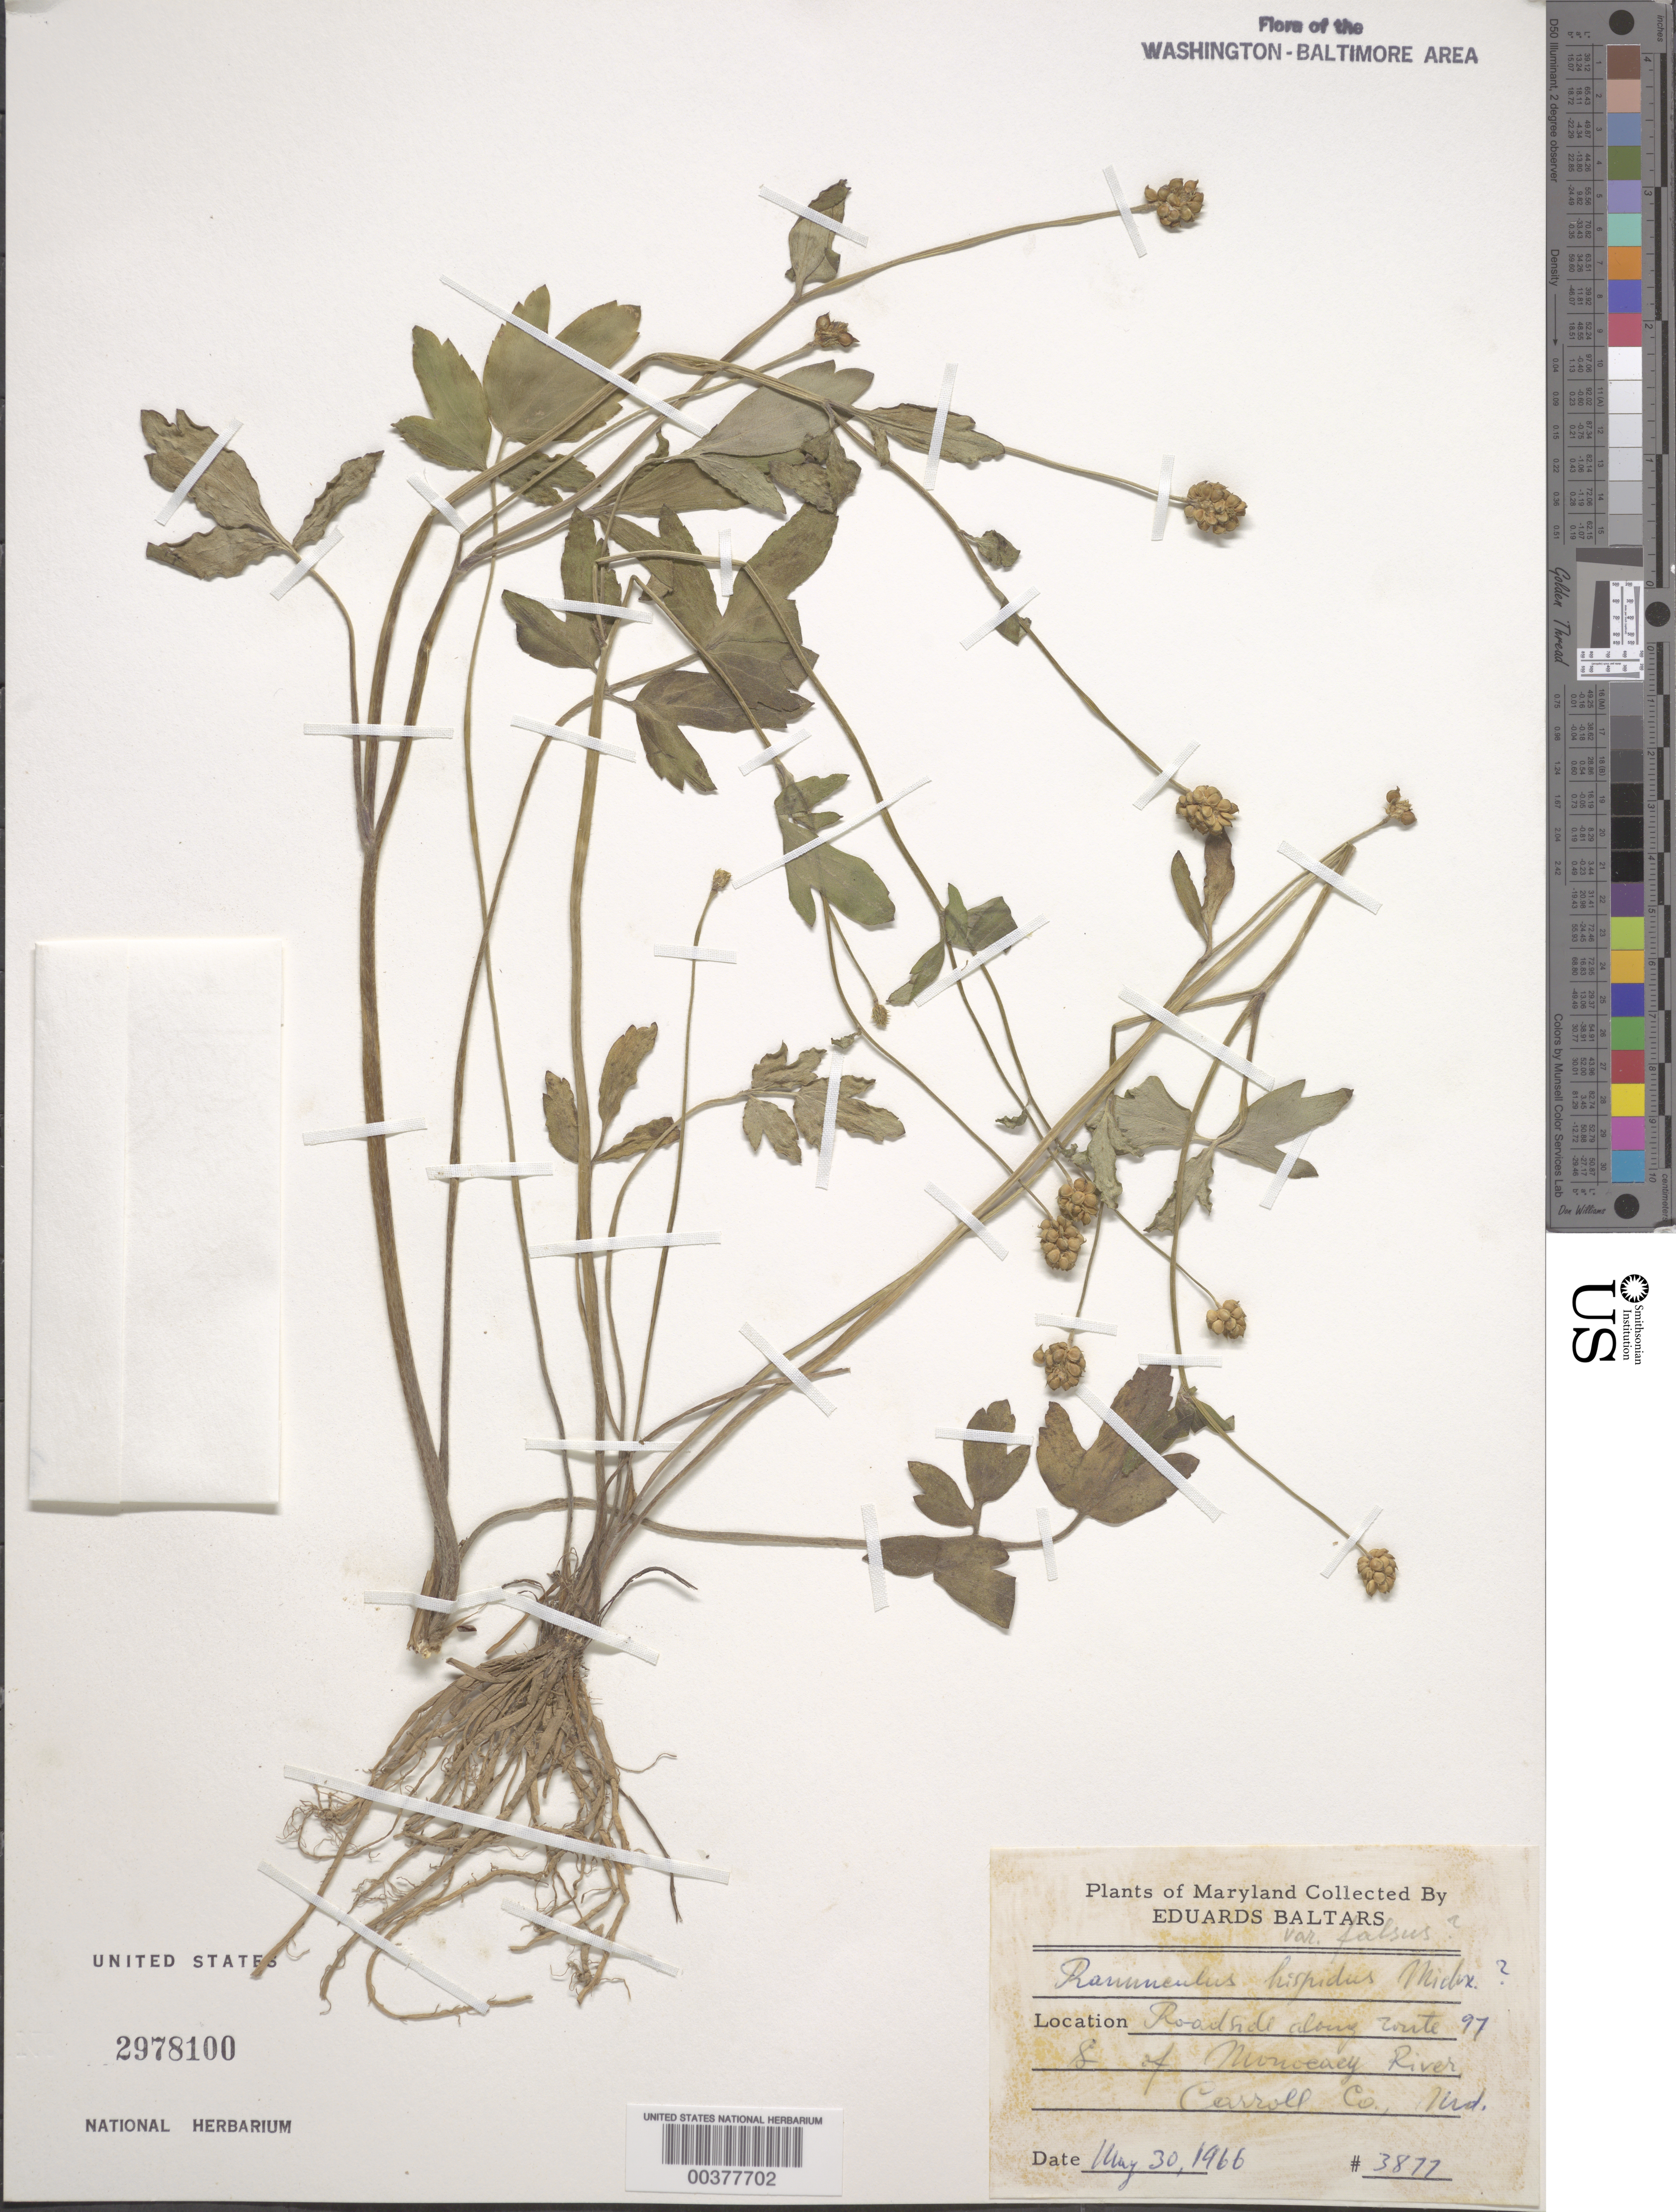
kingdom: Plantae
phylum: Tracheophyta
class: Magnoliopsida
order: Ranunculales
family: Ranunculaceae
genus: Ranunculus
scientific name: Ranunculus hispidus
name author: Michx.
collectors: E. Baltars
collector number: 3877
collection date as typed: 30 May 1966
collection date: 1966-05-30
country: United States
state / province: Maryland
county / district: Carroll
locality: Route 97, south of the Monocacy River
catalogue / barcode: US 2978100